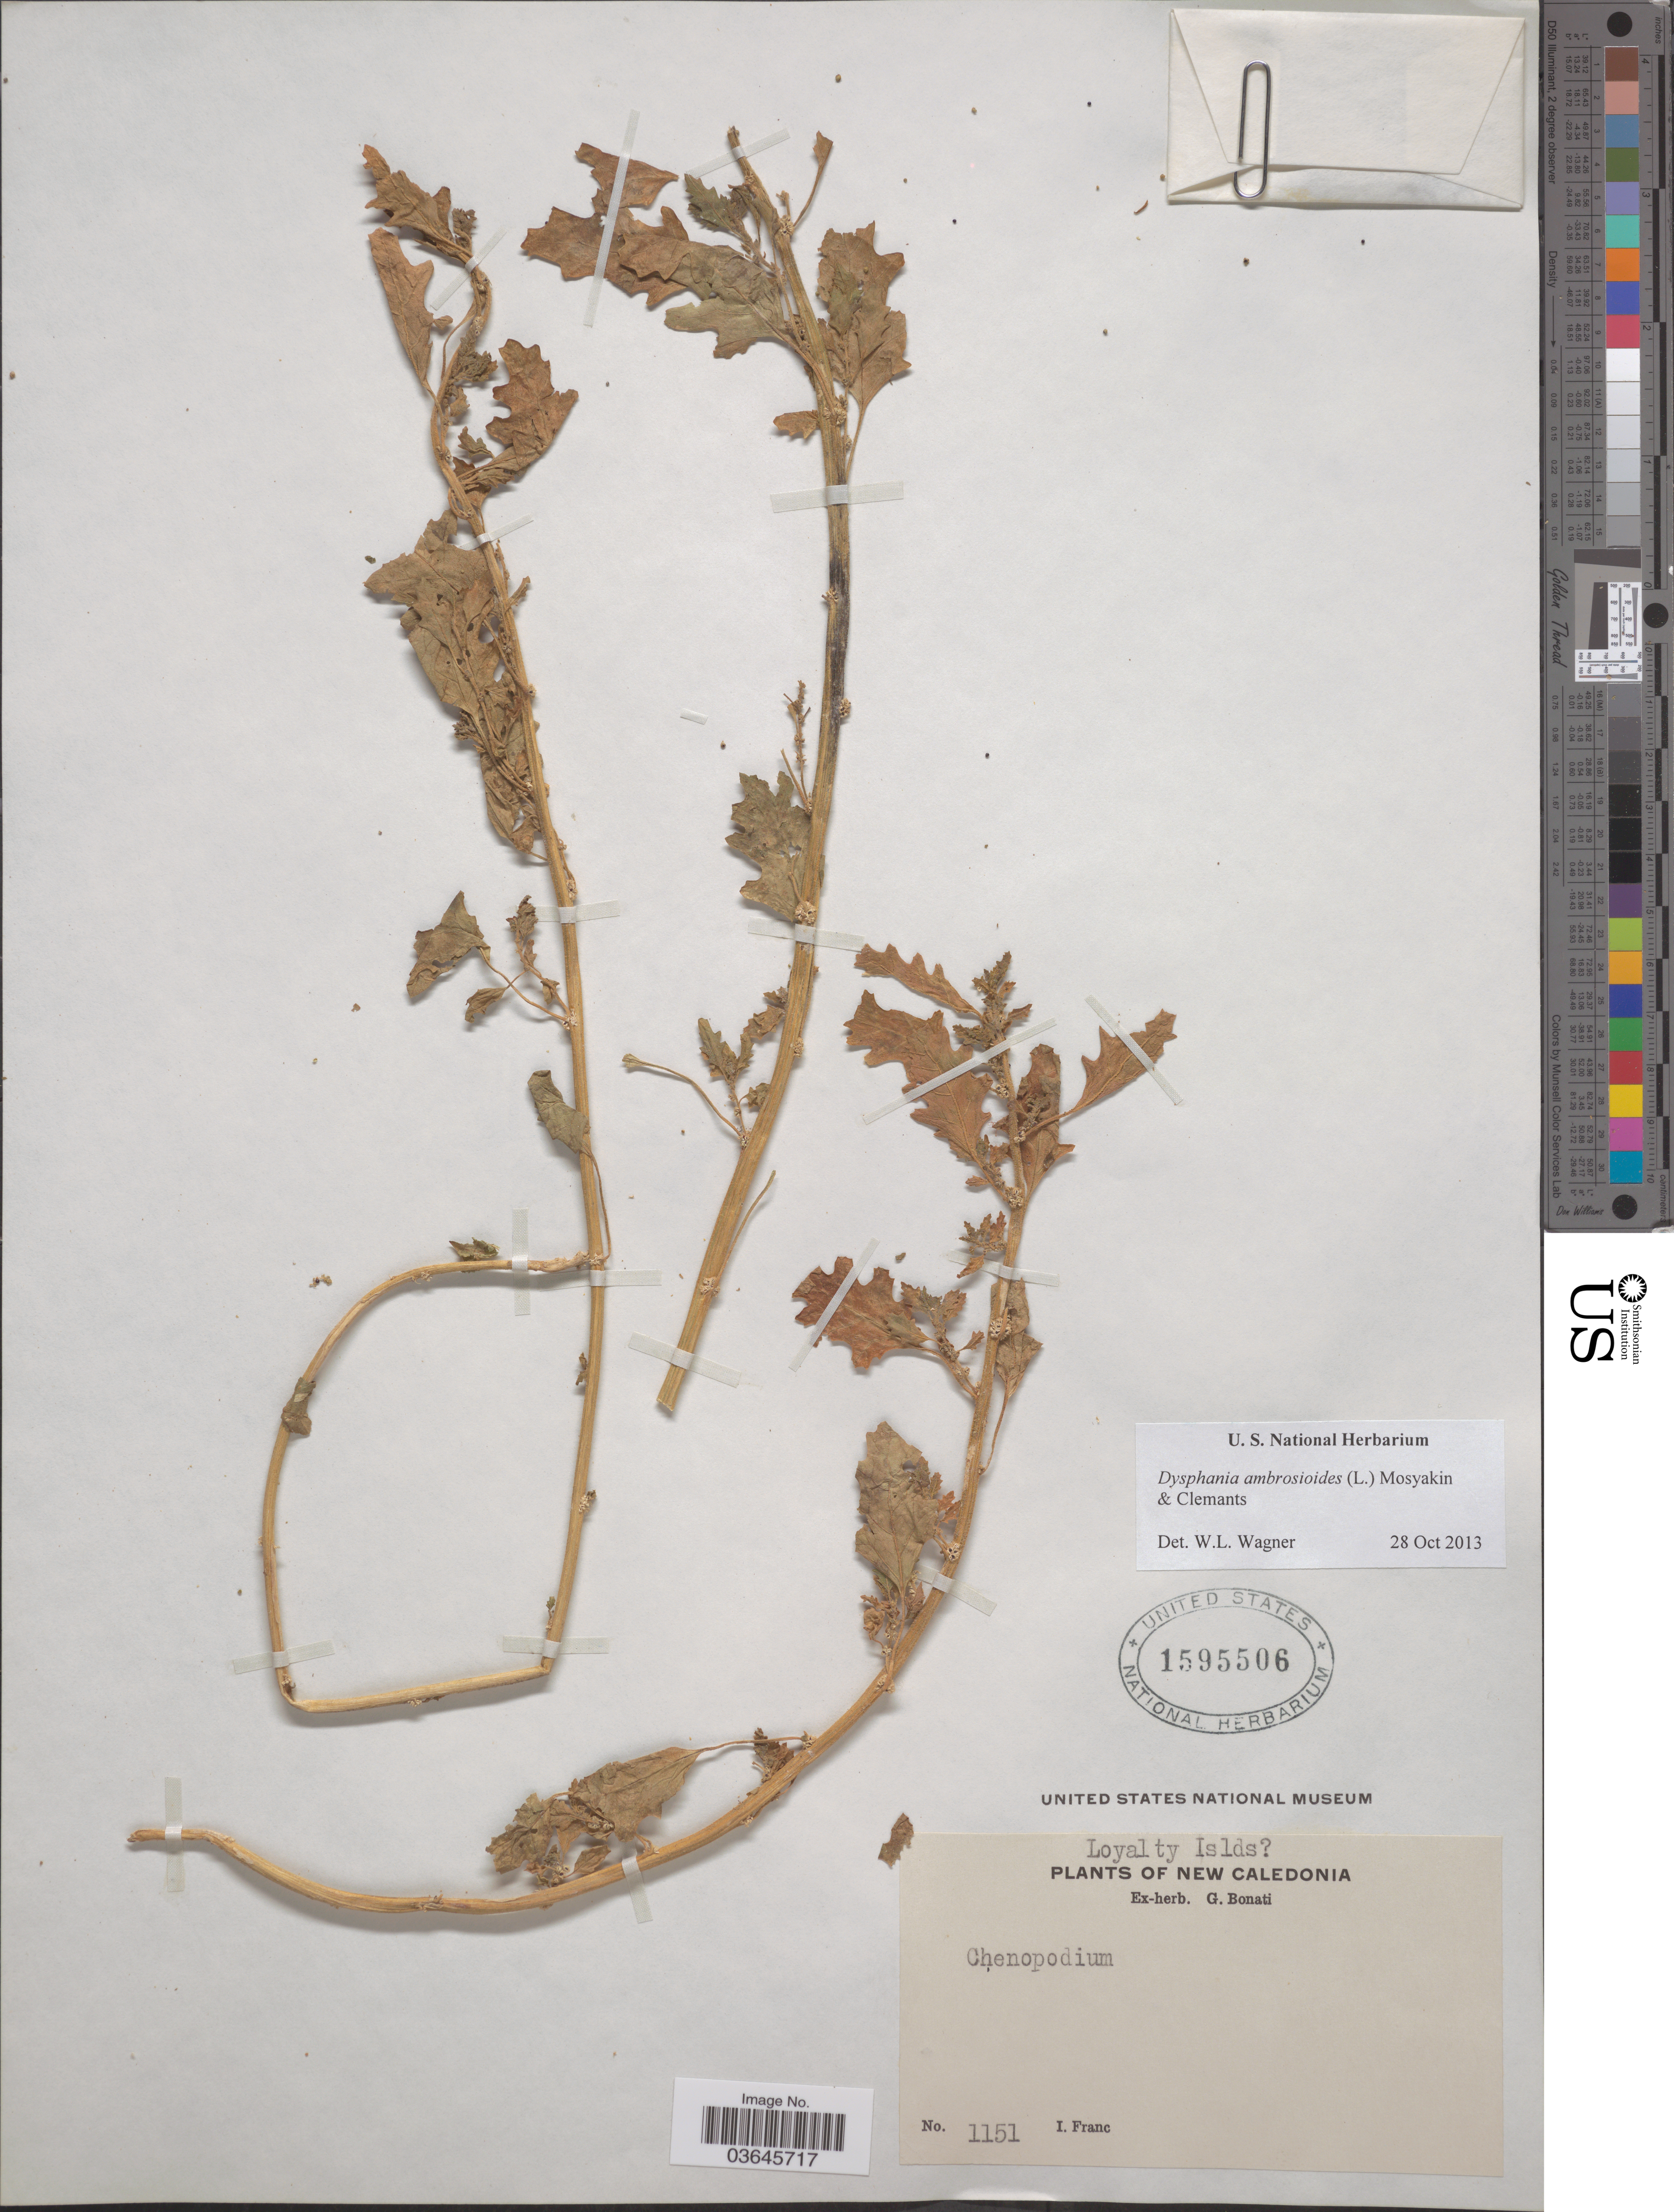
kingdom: Plantae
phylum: Tracheophyta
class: Magnoliopsida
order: Caryophyllales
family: Amaranthaceae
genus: Dysphania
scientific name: Dysphania ambrosioides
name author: (L.) Mosyakin & Clemants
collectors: I. Franc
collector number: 1151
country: New Caledonia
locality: Loyalty Islds [unsure placement].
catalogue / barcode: US 1595506